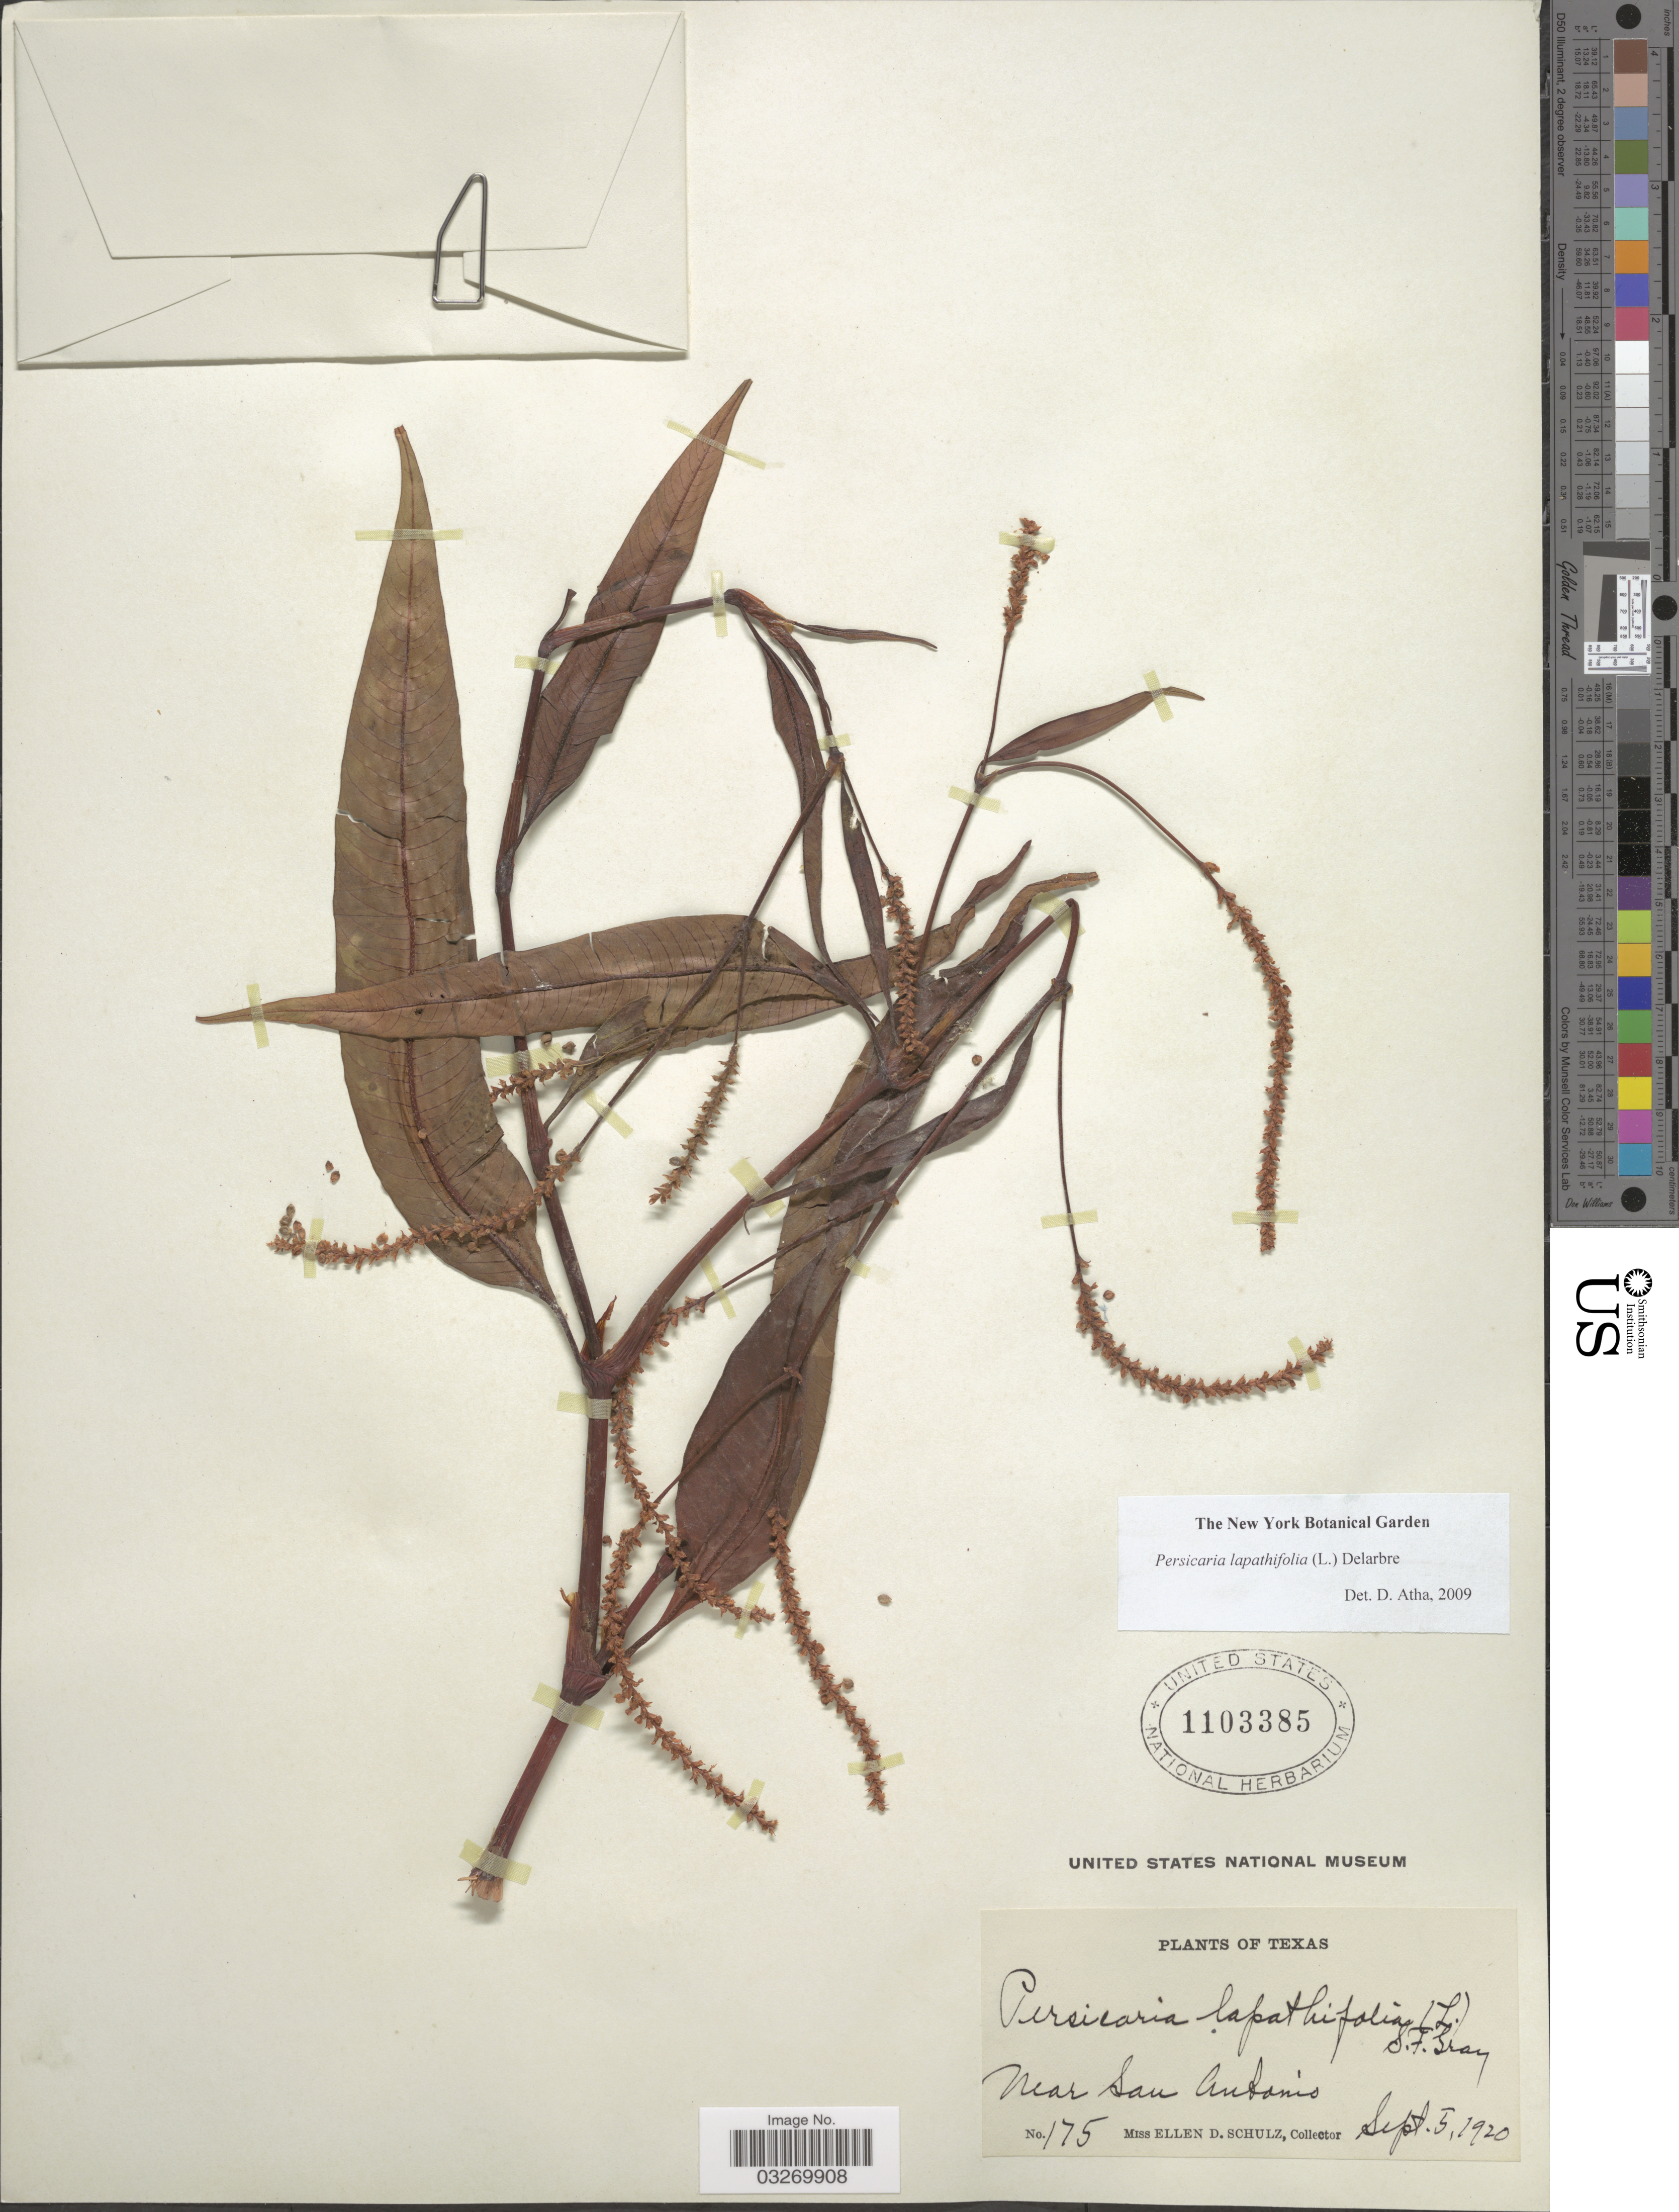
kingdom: Plantae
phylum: Tracheophyta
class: Magnoliopsida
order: Caryophyllales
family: Polygonaceae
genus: Persicaria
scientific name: Persicaria lapathifolia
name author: (L.) Delarbre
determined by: Atha, D. E.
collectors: E. D. Schulz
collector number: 175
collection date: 1920-09-05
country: United States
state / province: Texas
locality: Near San Antonio.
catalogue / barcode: US 1103385